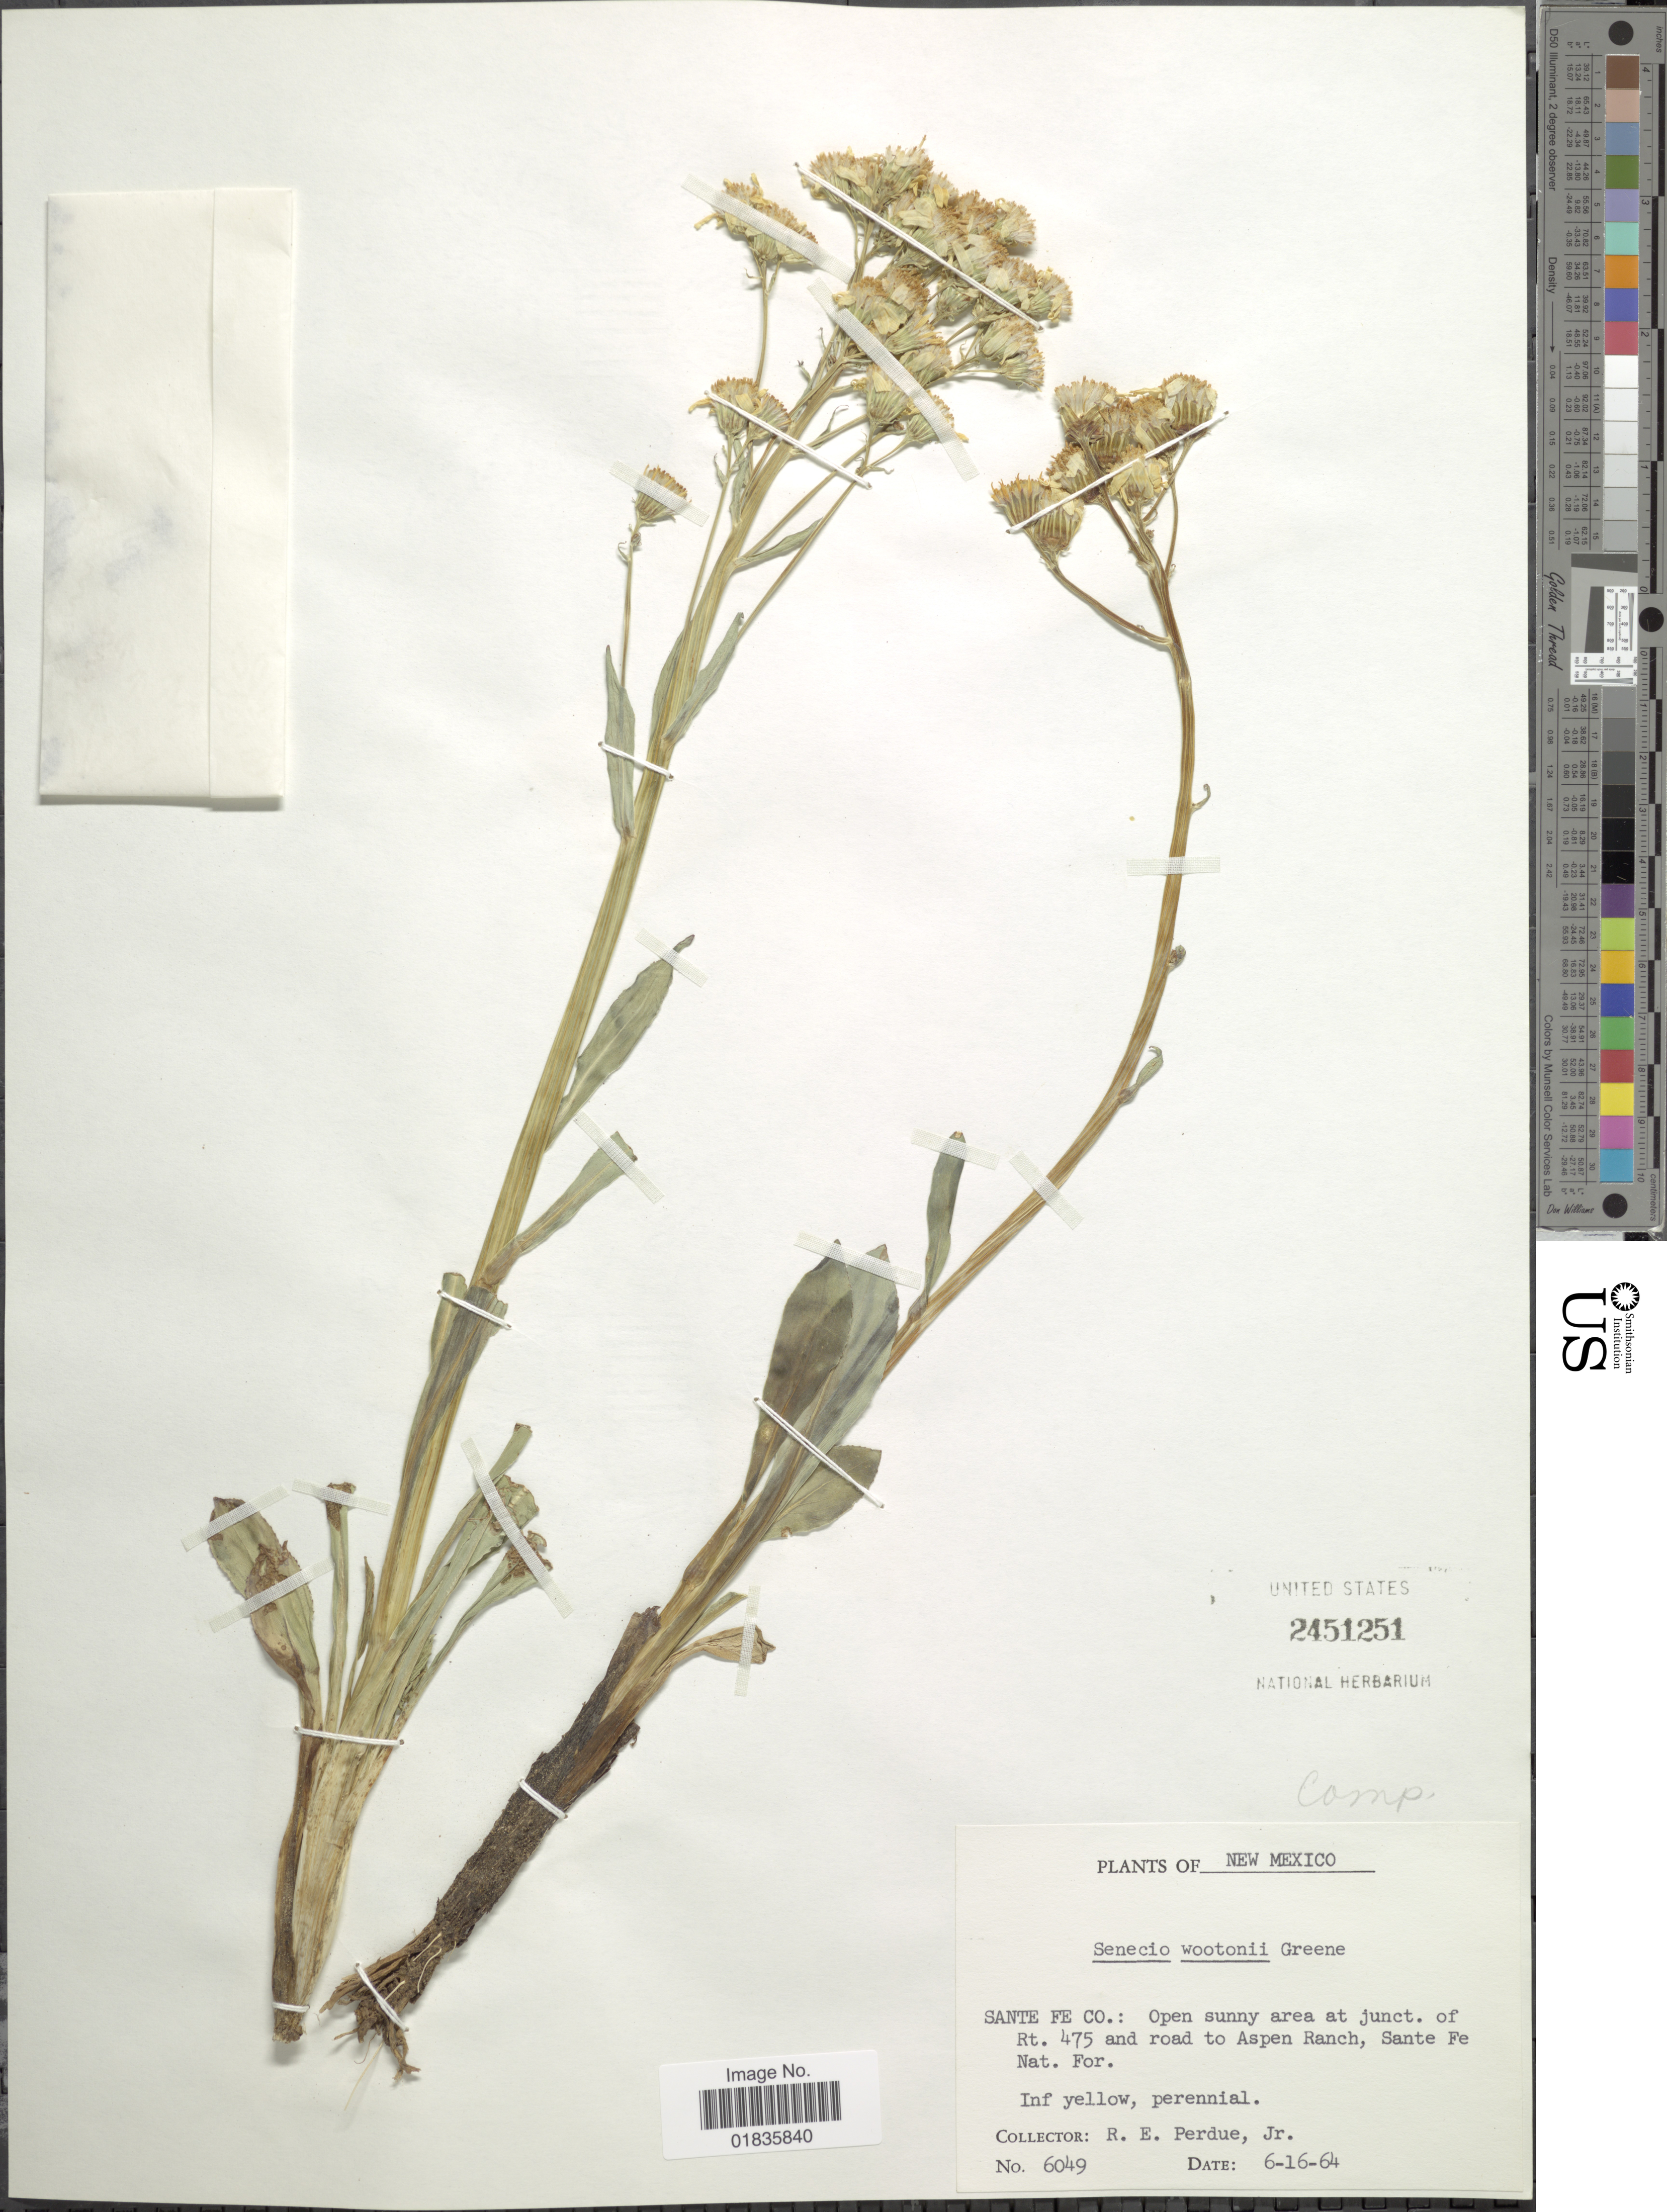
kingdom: Plantae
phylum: Tracheophyta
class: Magnoliopsida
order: Asterales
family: Asteraceae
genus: Senecio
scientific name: Senecio wootonii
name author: Greene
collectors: R. E. Perdue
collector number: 6049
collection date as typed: Transcribed d/m/y: 16/6/64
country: United States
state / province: New Mexico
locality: Sante Fe. Co.: open sunny area at junct. of Rt. 475 and road to Aspen Ranch, Sante Fe Nat. For.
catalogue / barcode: US 2451251